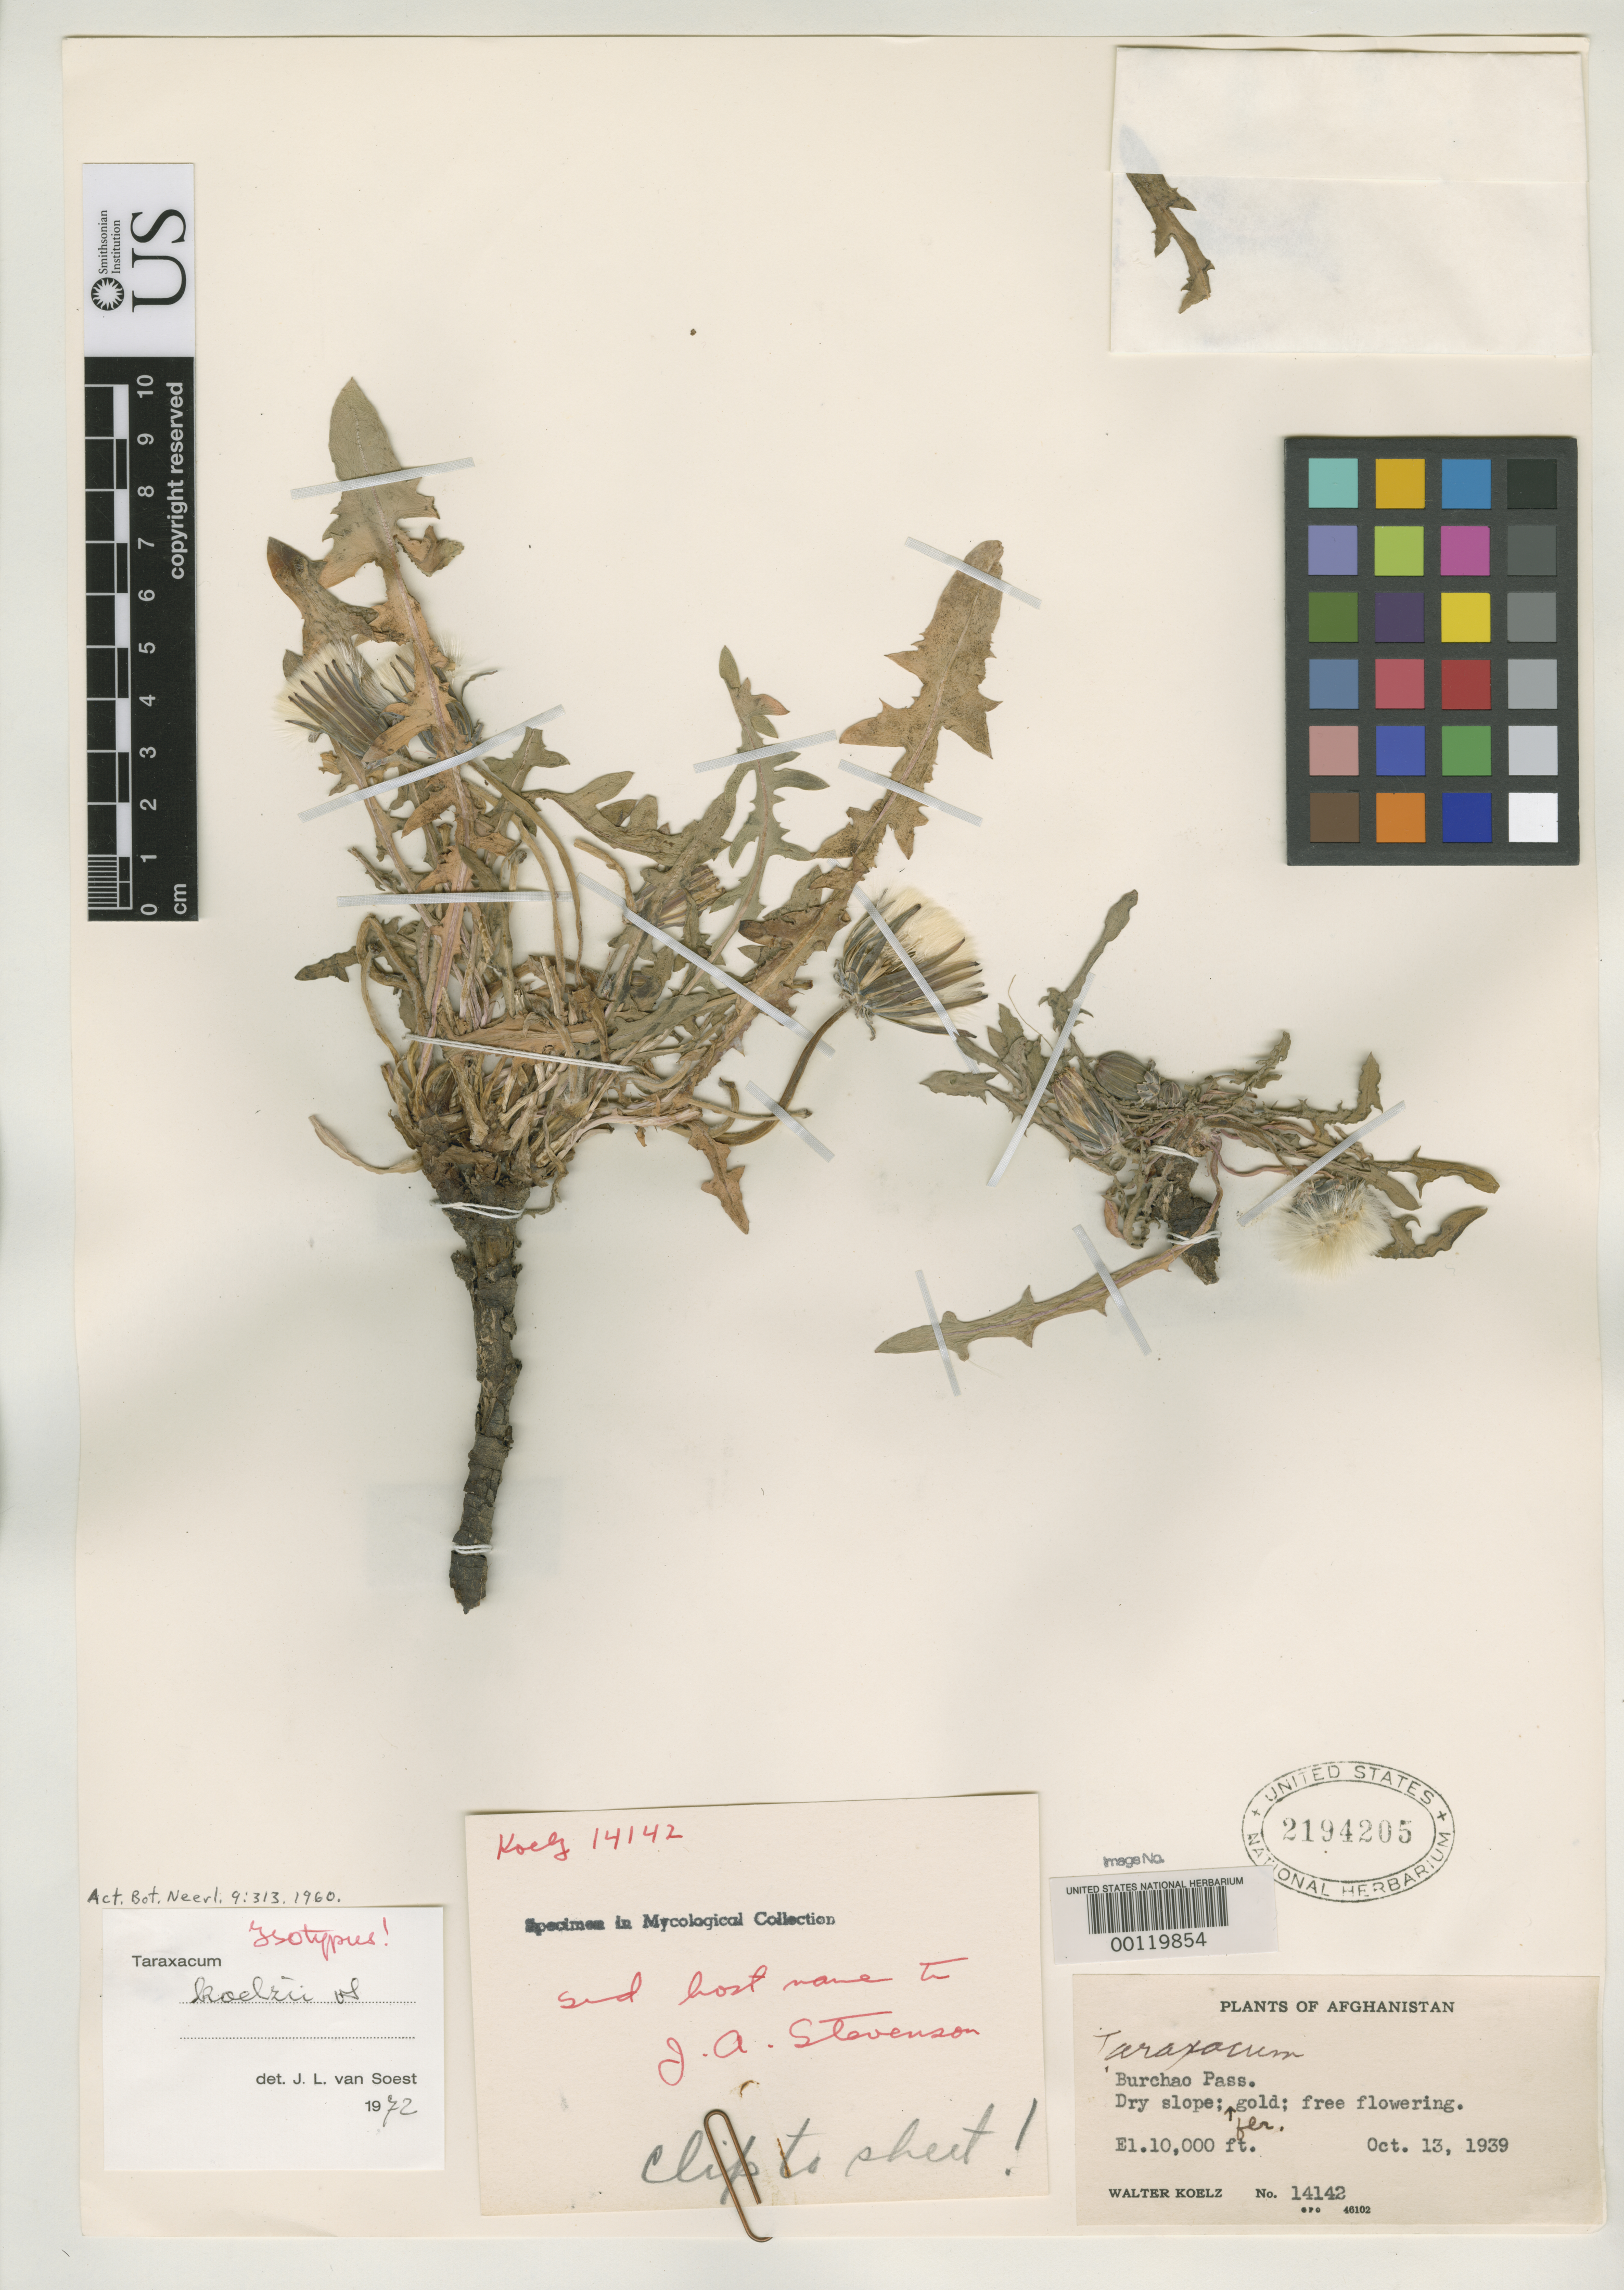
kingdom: Plantae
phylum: Tracheophyta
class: Magnoliopsida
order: Asterales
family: Asteraceae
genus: Taraxacum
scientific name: Taraxacum koelzii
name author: van Soest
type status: Isotype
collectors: W. N. Koelz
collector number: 14142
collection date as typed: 13 Oct 1939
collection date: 1939-10-13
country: Afghanistan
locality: Burchao Pass; alt. 10000 ft.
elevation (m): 3048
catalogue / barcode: US 2194205